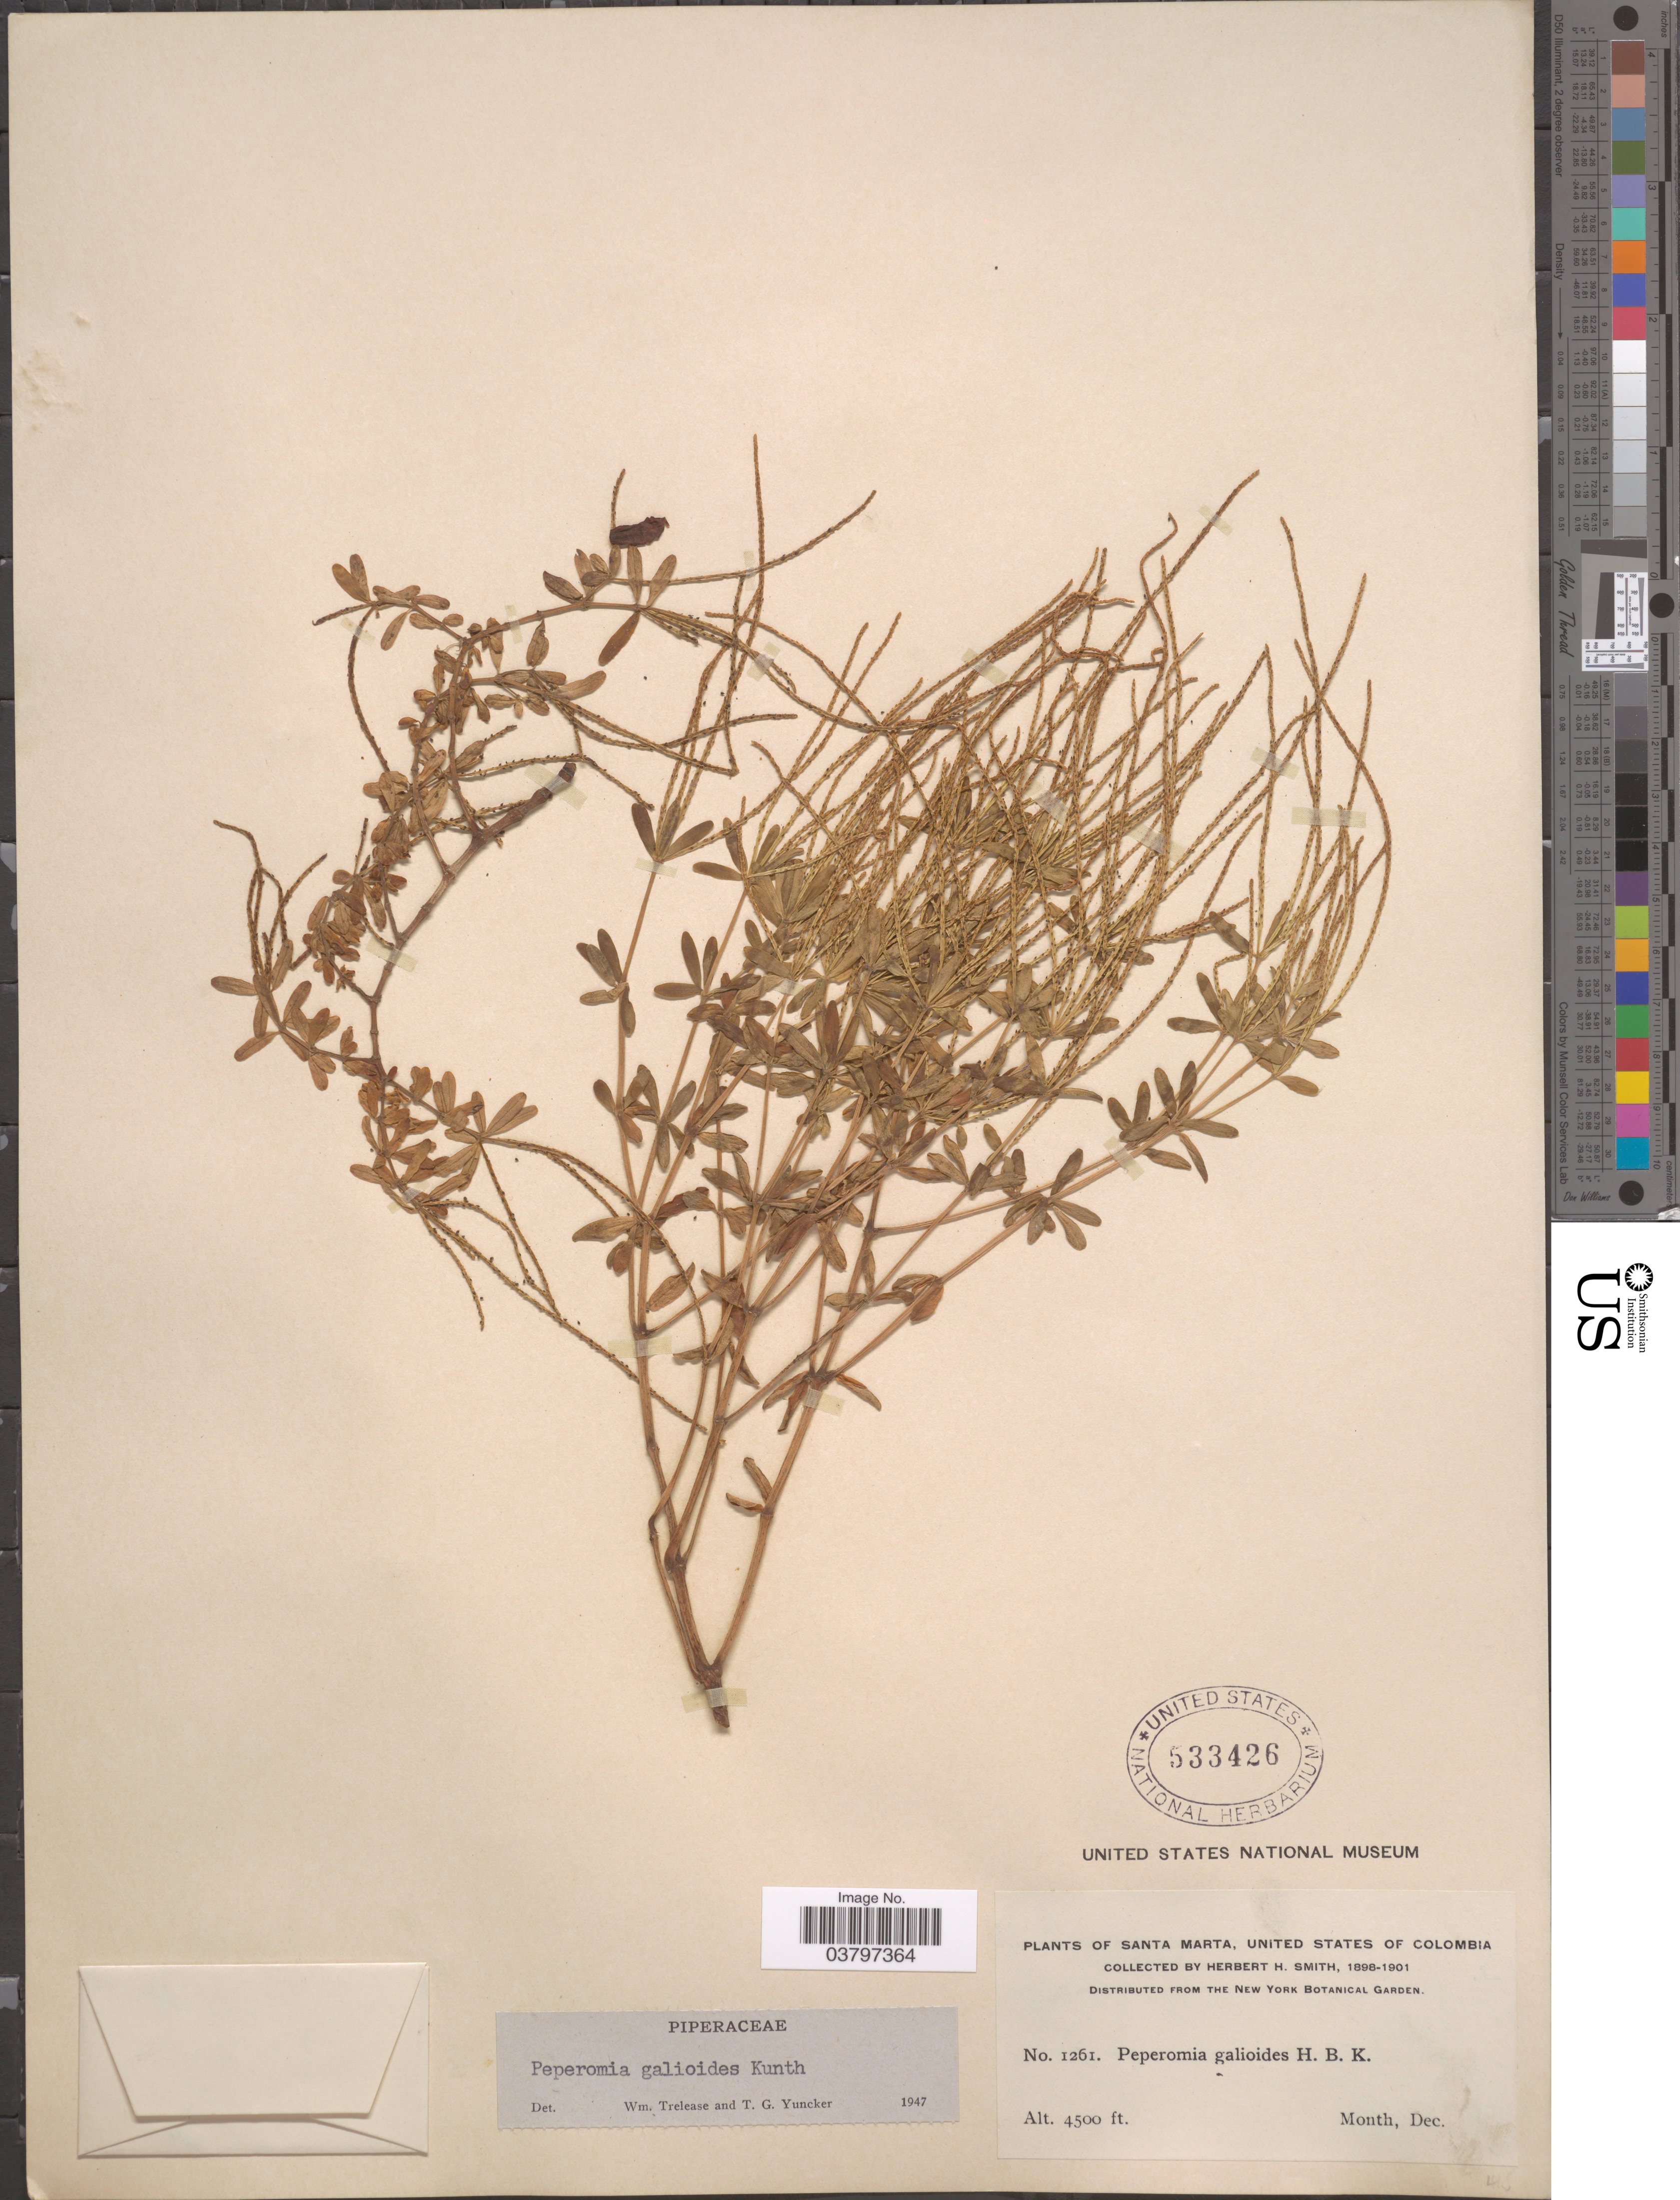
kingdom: Plantae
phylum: Tracheophyta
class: Magnoliopsida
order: Piperales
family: Piperaceae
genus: Peperomia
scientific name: Peperomia galioides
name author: Kunth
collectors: Herbert H. Smith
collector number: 1261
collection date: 1898-12/1901-12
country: Colombia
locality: Santa Marta, United States of Colombia.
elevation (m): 1372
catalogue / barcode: US 533426